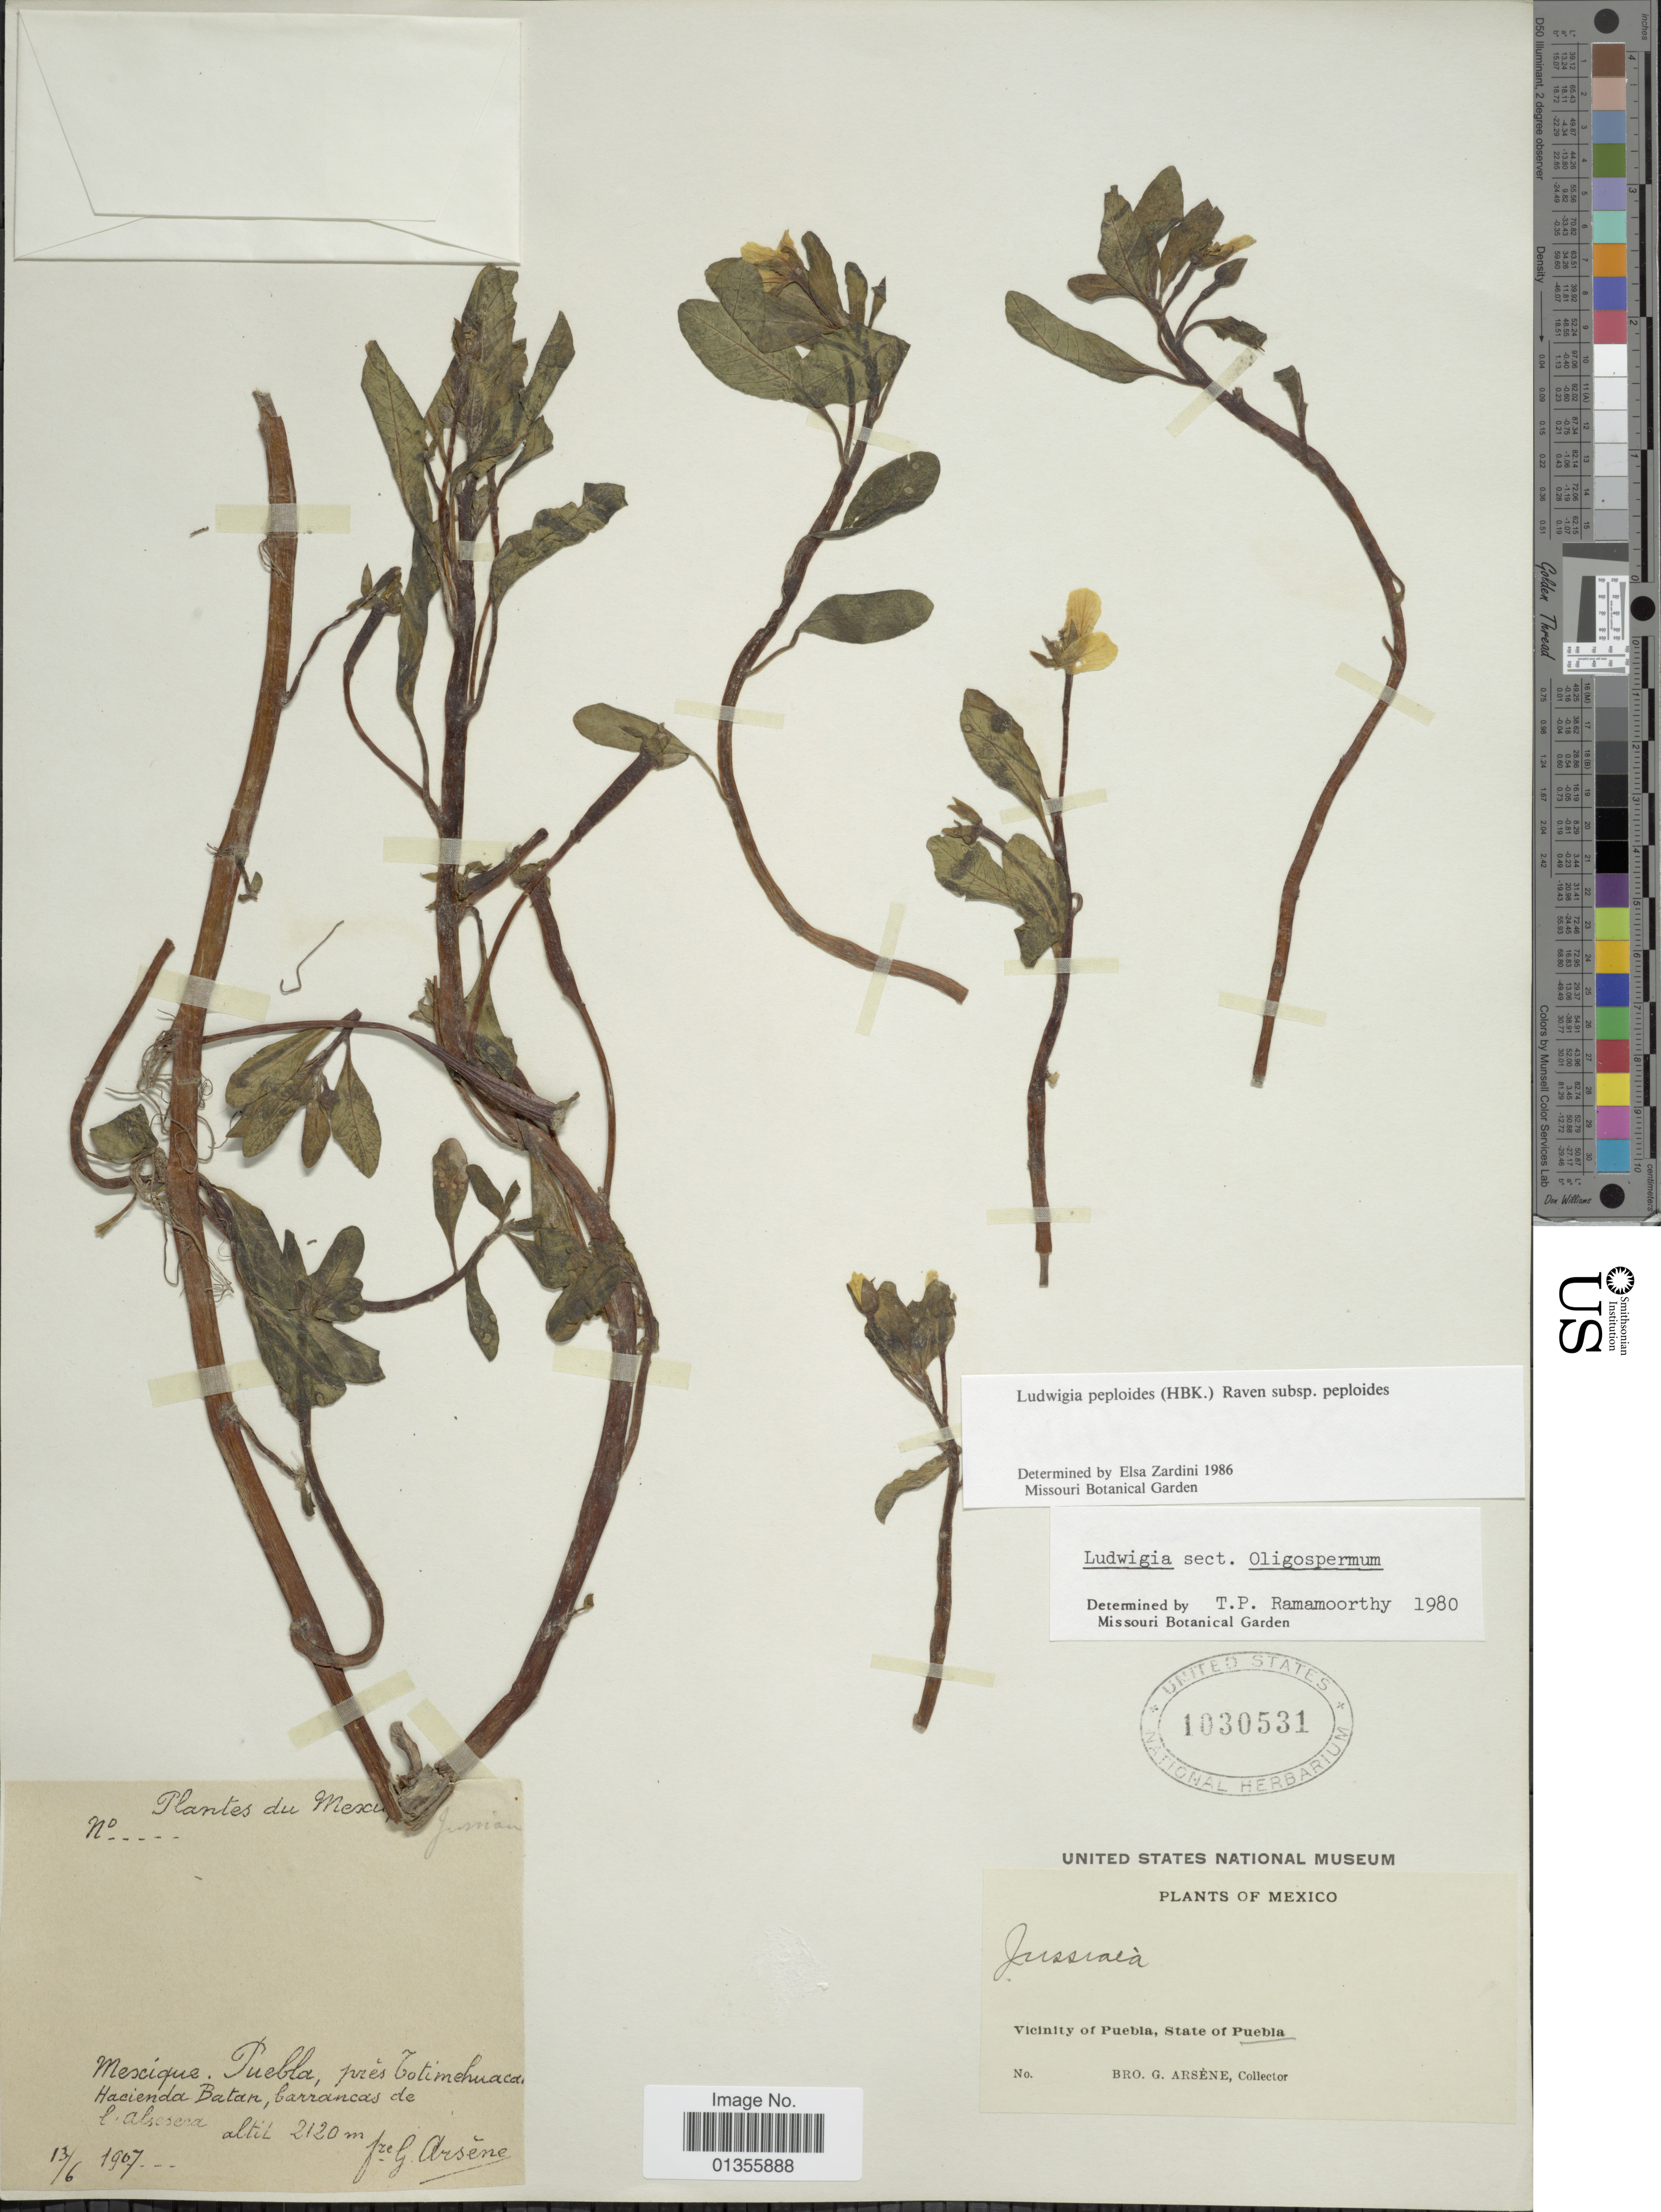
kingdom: Plantae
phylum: Tracheophyta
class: Magnoliopsida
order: Myrtales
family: Onagraceae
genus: Ludwigia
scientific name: Ludwigia peploides subsp. peploides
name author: (Kunth) P.H. Raven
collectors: Bro. G. Arsène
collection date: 1907-06-13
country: Mexico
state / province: Puebla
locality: Vicinity of Puebla, State of Puebla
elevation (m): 2120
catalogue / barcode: US 1030531